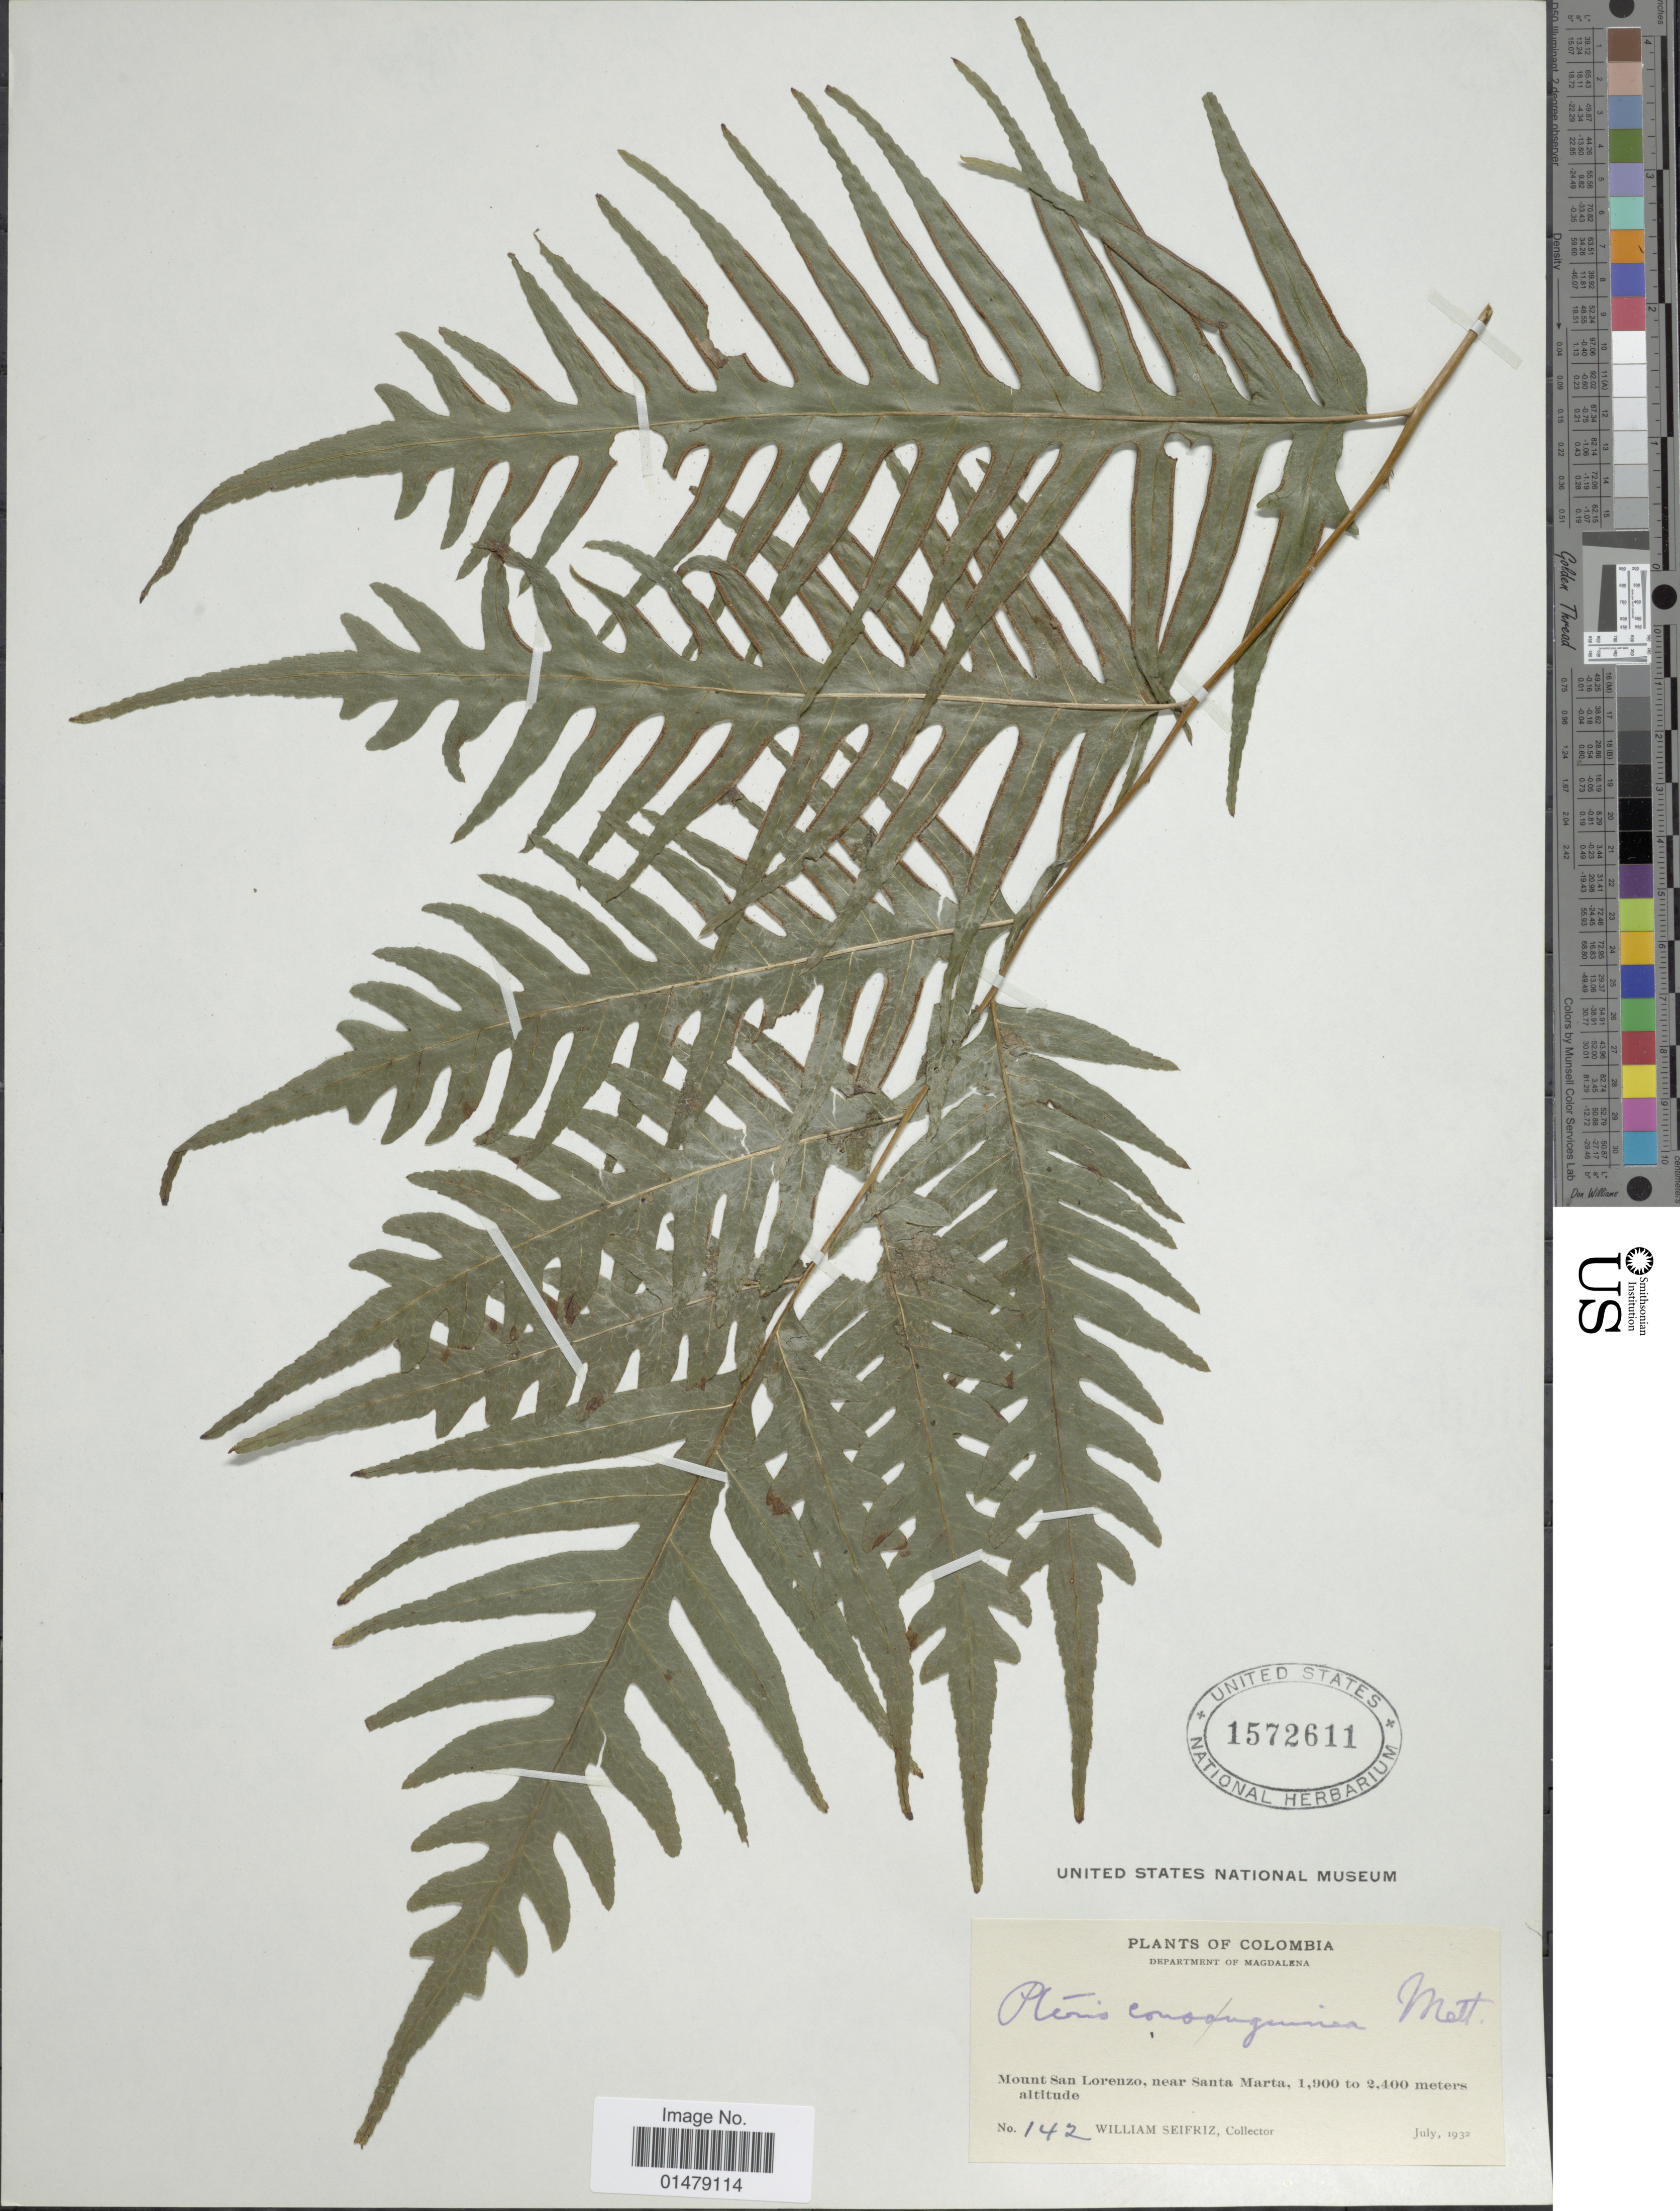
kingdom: Plantae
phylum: Tracheophyta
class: Polypodiopsida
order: Polypodiales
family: Pteridaceae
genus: Pteris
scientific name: Pteris altissima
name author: Poir.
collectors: W. Seifriz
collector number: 142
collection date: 1932-07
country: Colombia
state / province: Magdalena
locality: Department of Magdalena. Mount San Lorenzo, near Santa Marta.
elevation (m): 1900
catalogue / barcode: US 1572611